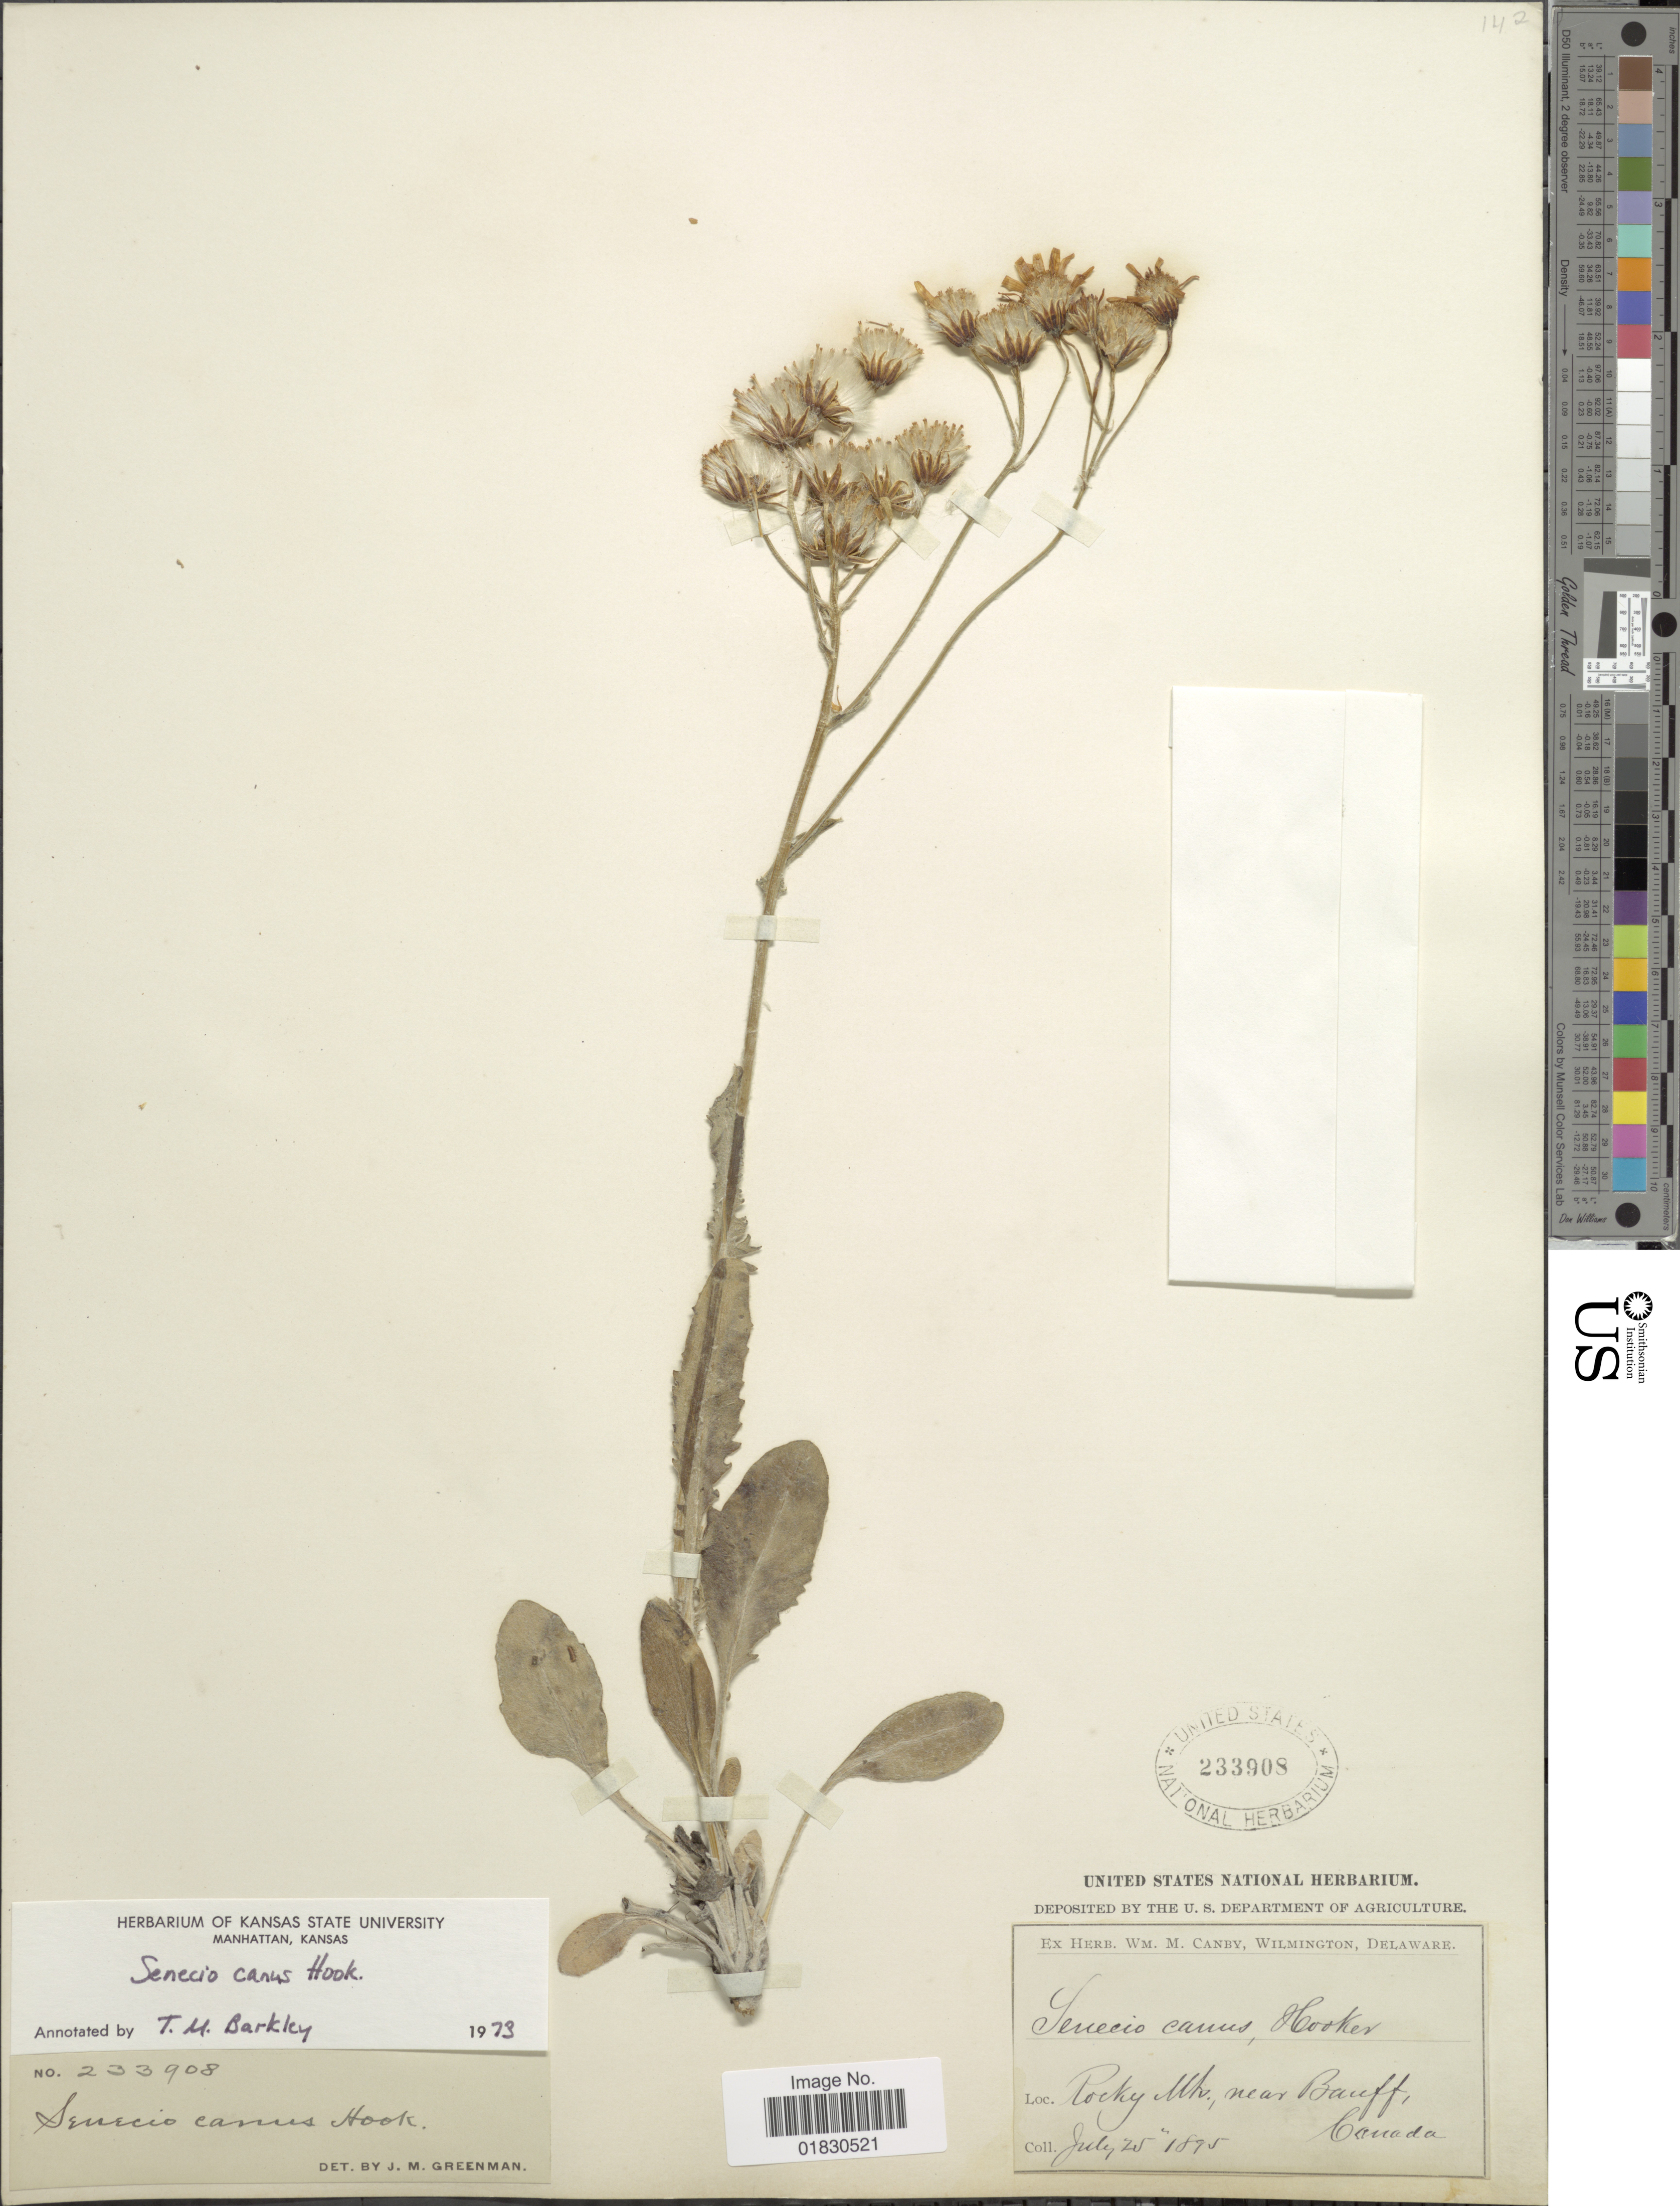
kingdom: Plantae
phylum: Tracheophyta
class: Magnoliopsida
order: Asterales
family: Asteraceae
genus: Packera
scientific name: Packera cana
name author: (Hook.) W.A. Weber & Á. Löve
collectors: ex herb. W.M. Canby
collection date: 1895-07-25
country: Canada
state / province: Alberta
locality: Rocky Mts., near Banff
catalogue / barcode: US 233908